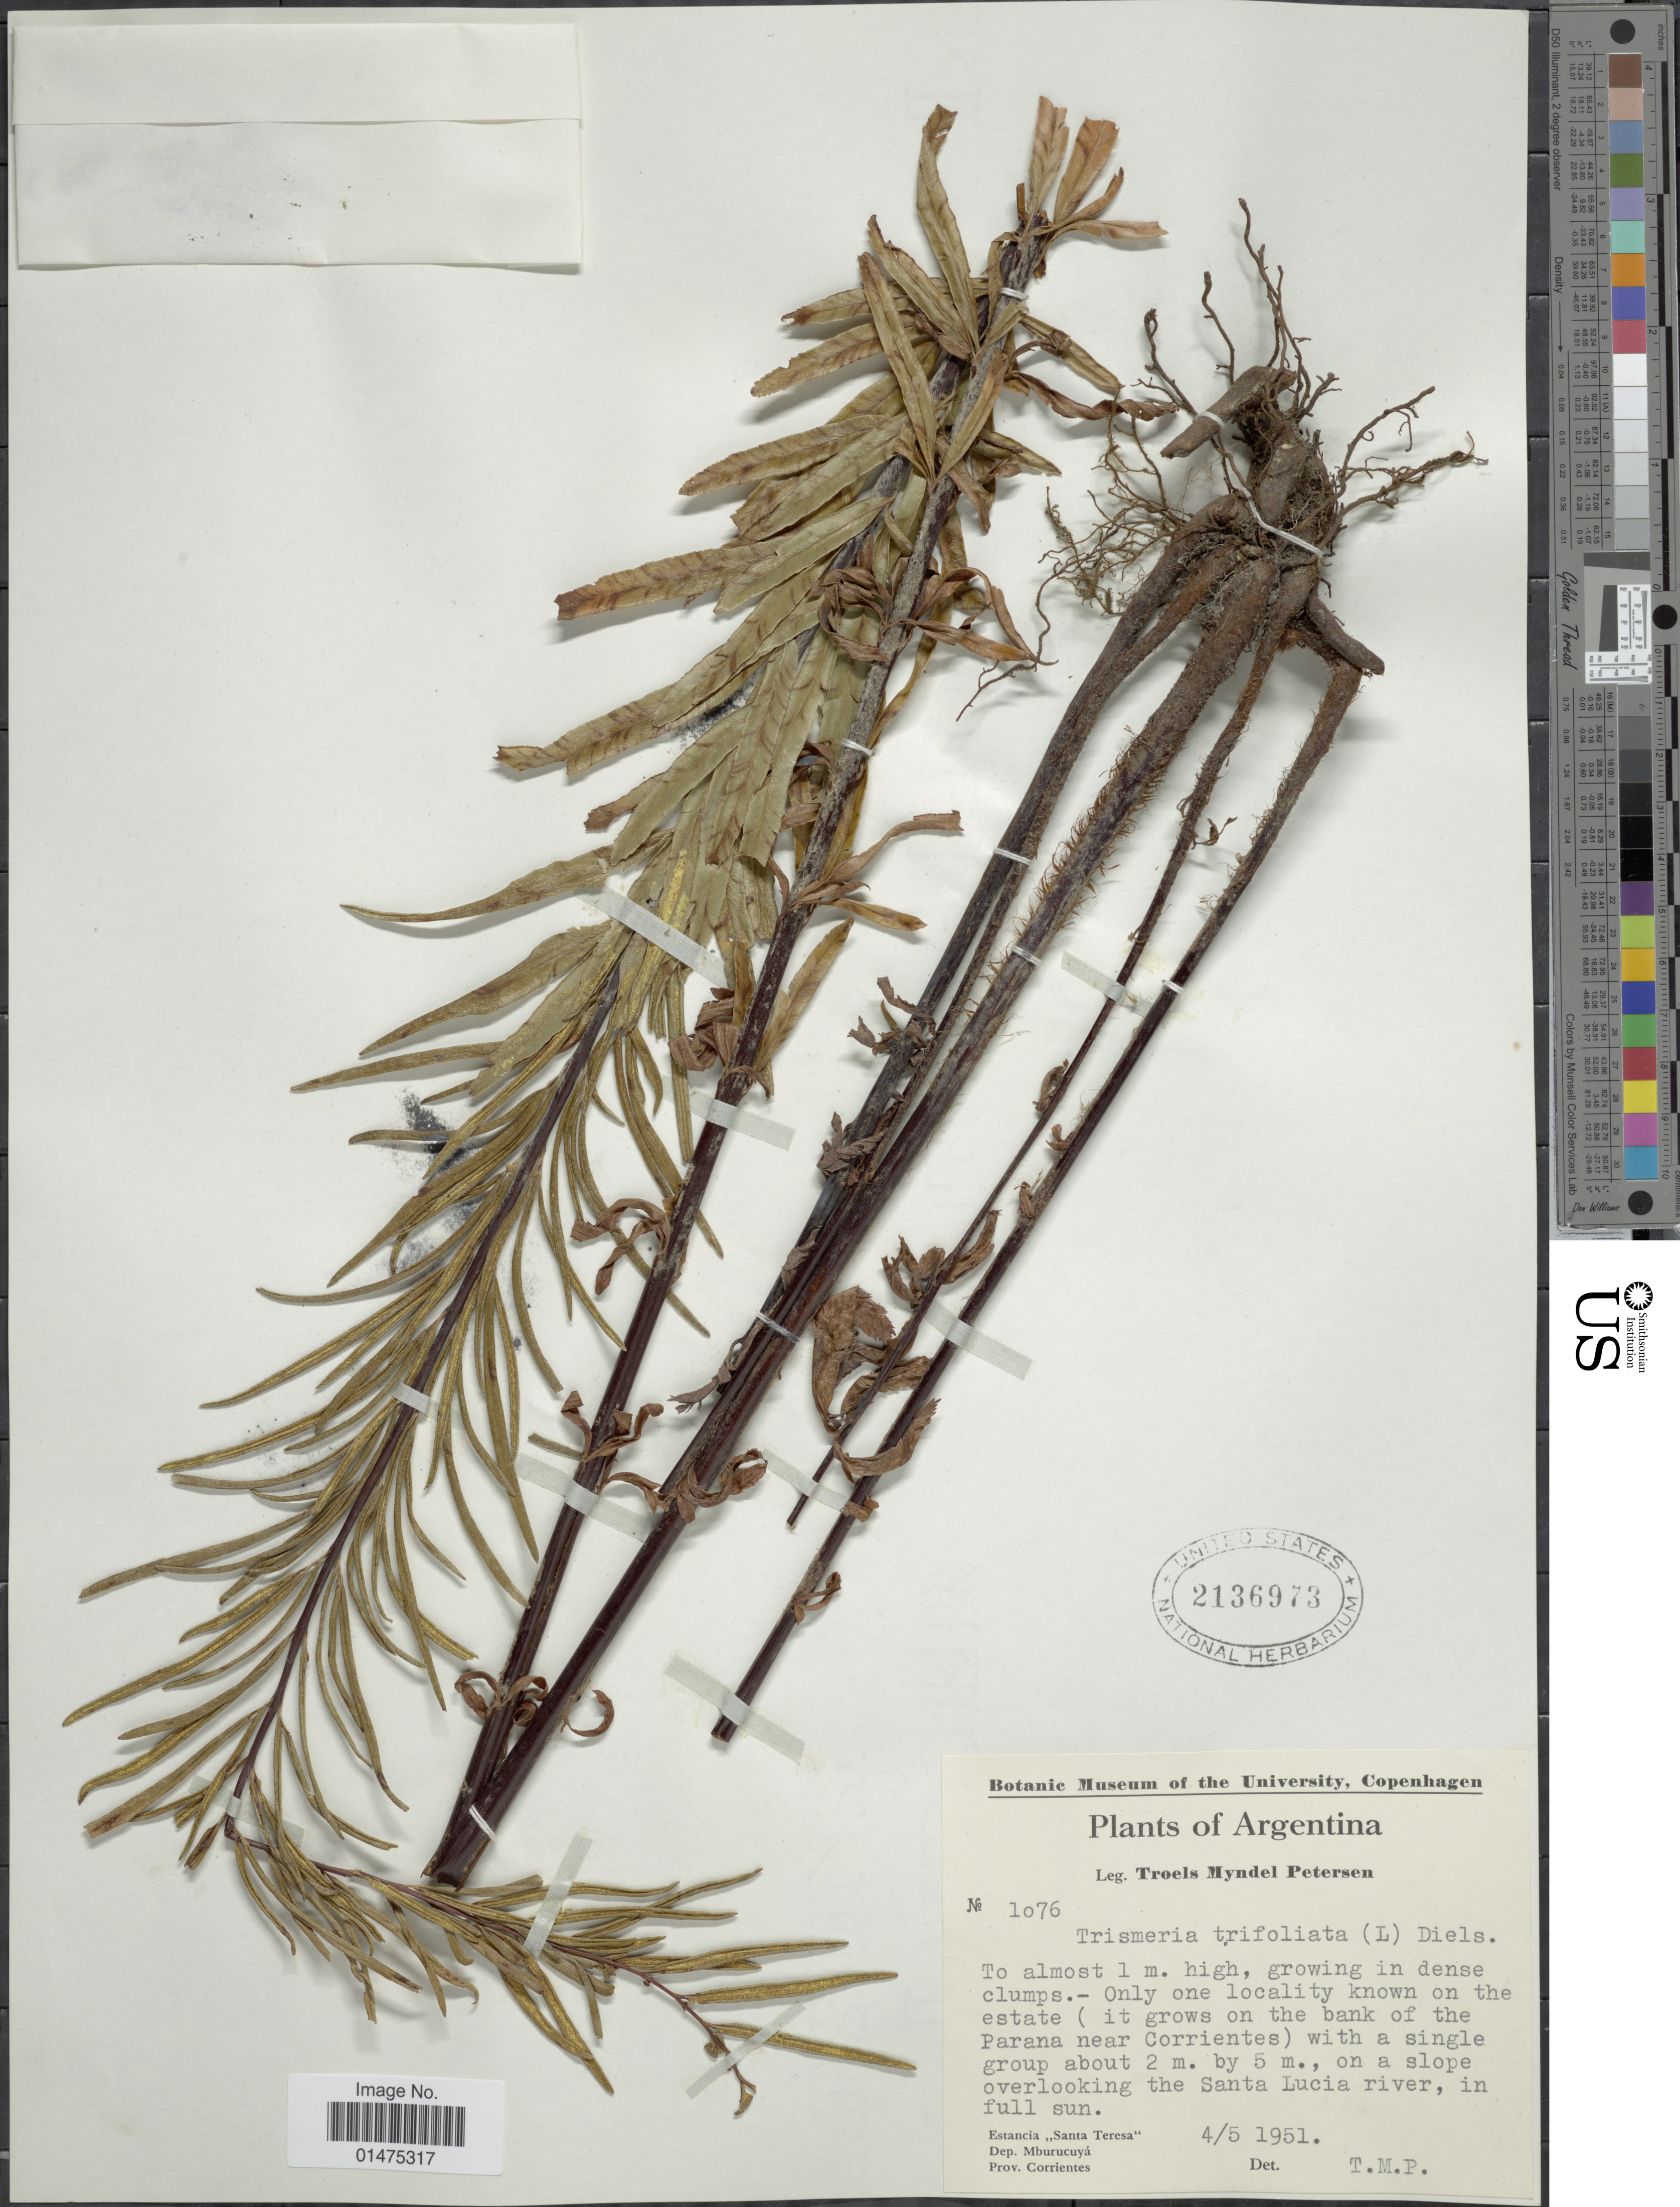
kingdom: Plantae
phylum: Tracheophyta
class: Polypodiopsida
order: Polypodiales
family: Pteridaceae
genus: Pityrogramma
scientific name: Pityrogramma trifoliata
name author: (L.) R.M. Tryon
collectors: T. M. Petersen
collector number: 1076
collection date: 1951-05-04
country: Argentina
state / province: Corrientes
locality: Estancia "Santa Teresa", Dep. Mburucuyá, Only one locallity known on the estate (it grows on the bank rof the Parana near Corrientes) with a single group about 2 m, by 5m., on a slope overlooking the Santa Lucia river, in full sun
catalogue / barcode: US 2136973